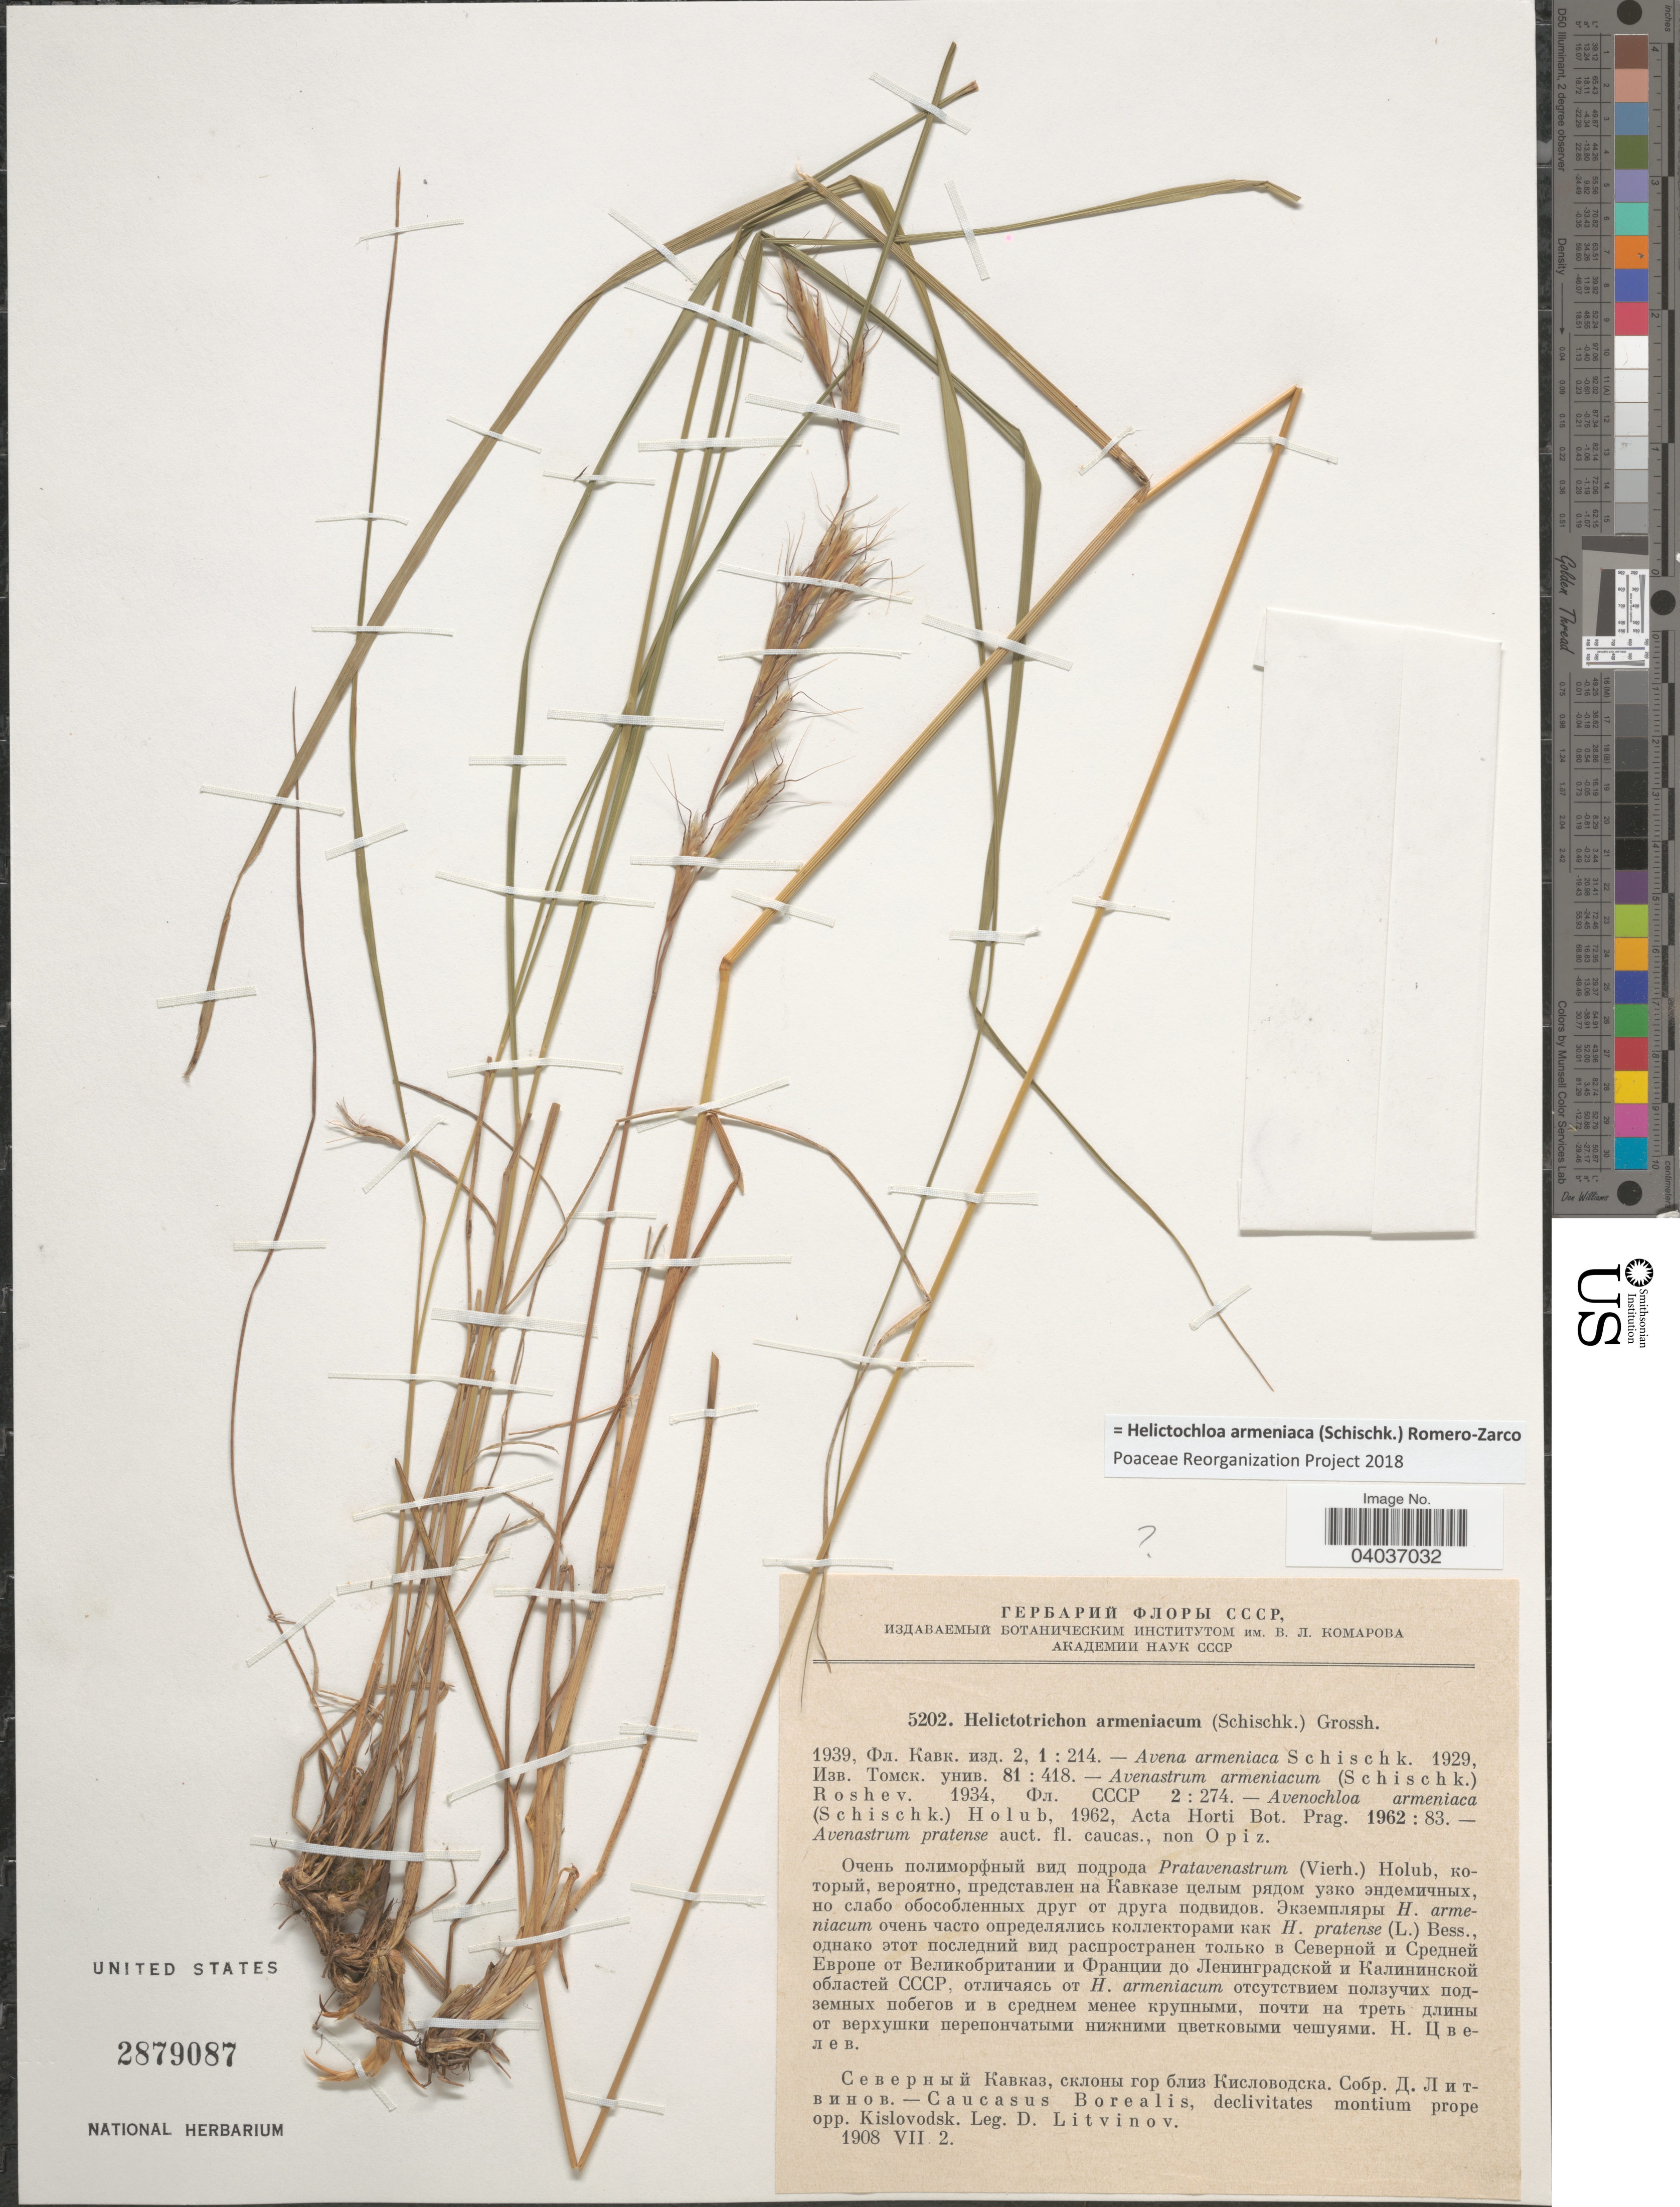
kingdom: Plantae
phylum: Tracheophyta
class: Liliopsida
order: Poales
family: Poaceae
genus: Helictochloa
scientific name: Helictochloa armeniaca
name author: (Schischk.) Romero-Zarco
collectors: D. Litvinov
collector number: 5202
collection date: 1908-07-02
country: Russian Federation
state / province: Stavropol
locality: X - Caucasus Borealis, declivitates montium prope opp. Kislovodsk.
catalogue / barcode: US 2879087